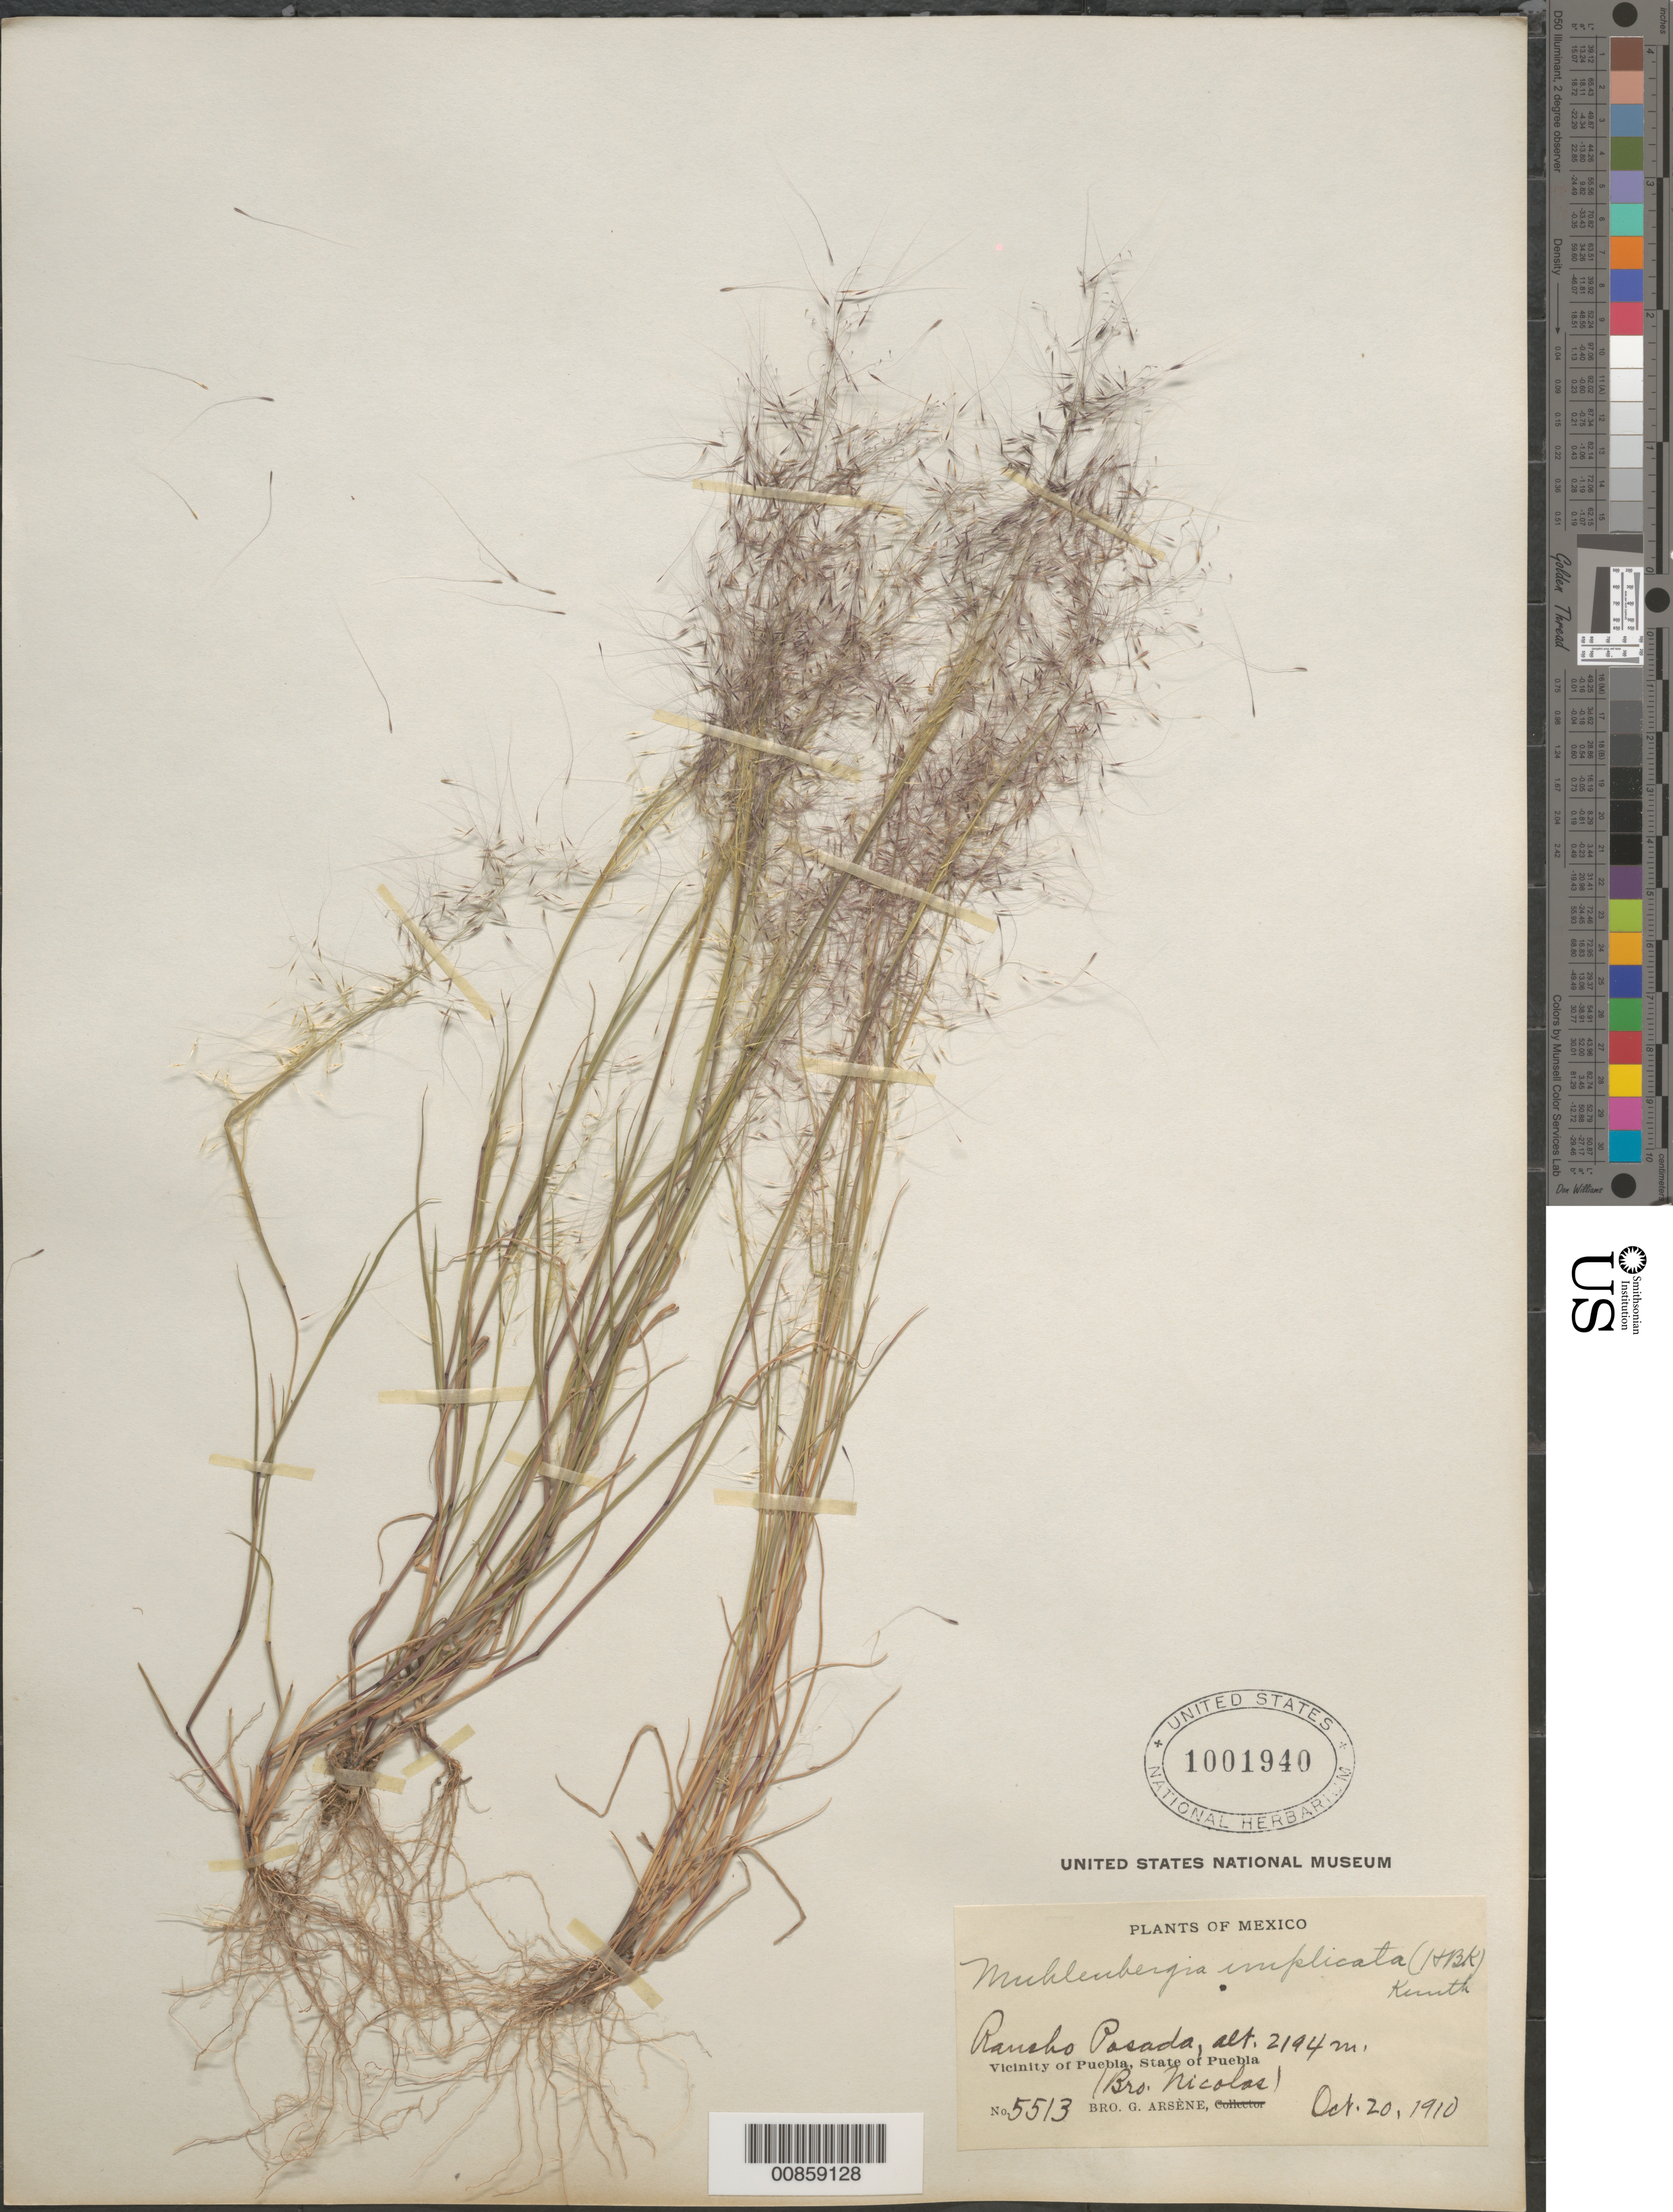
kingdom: Plantae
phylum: Tracheophyta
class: Liliopsida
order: Poales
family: Poaceae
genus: Muhlenbergia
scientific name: Muhlenbergia implicata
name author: (Kunth) Trin.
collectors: Bro. G. Arsène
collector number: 5513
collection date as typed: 20 Oct 1910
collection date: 1910-10-20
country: Mexico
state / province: Puebla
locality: Rancho Posada, vicinity of Puebla, Pue.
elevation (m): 2194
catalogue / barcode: US 1001940